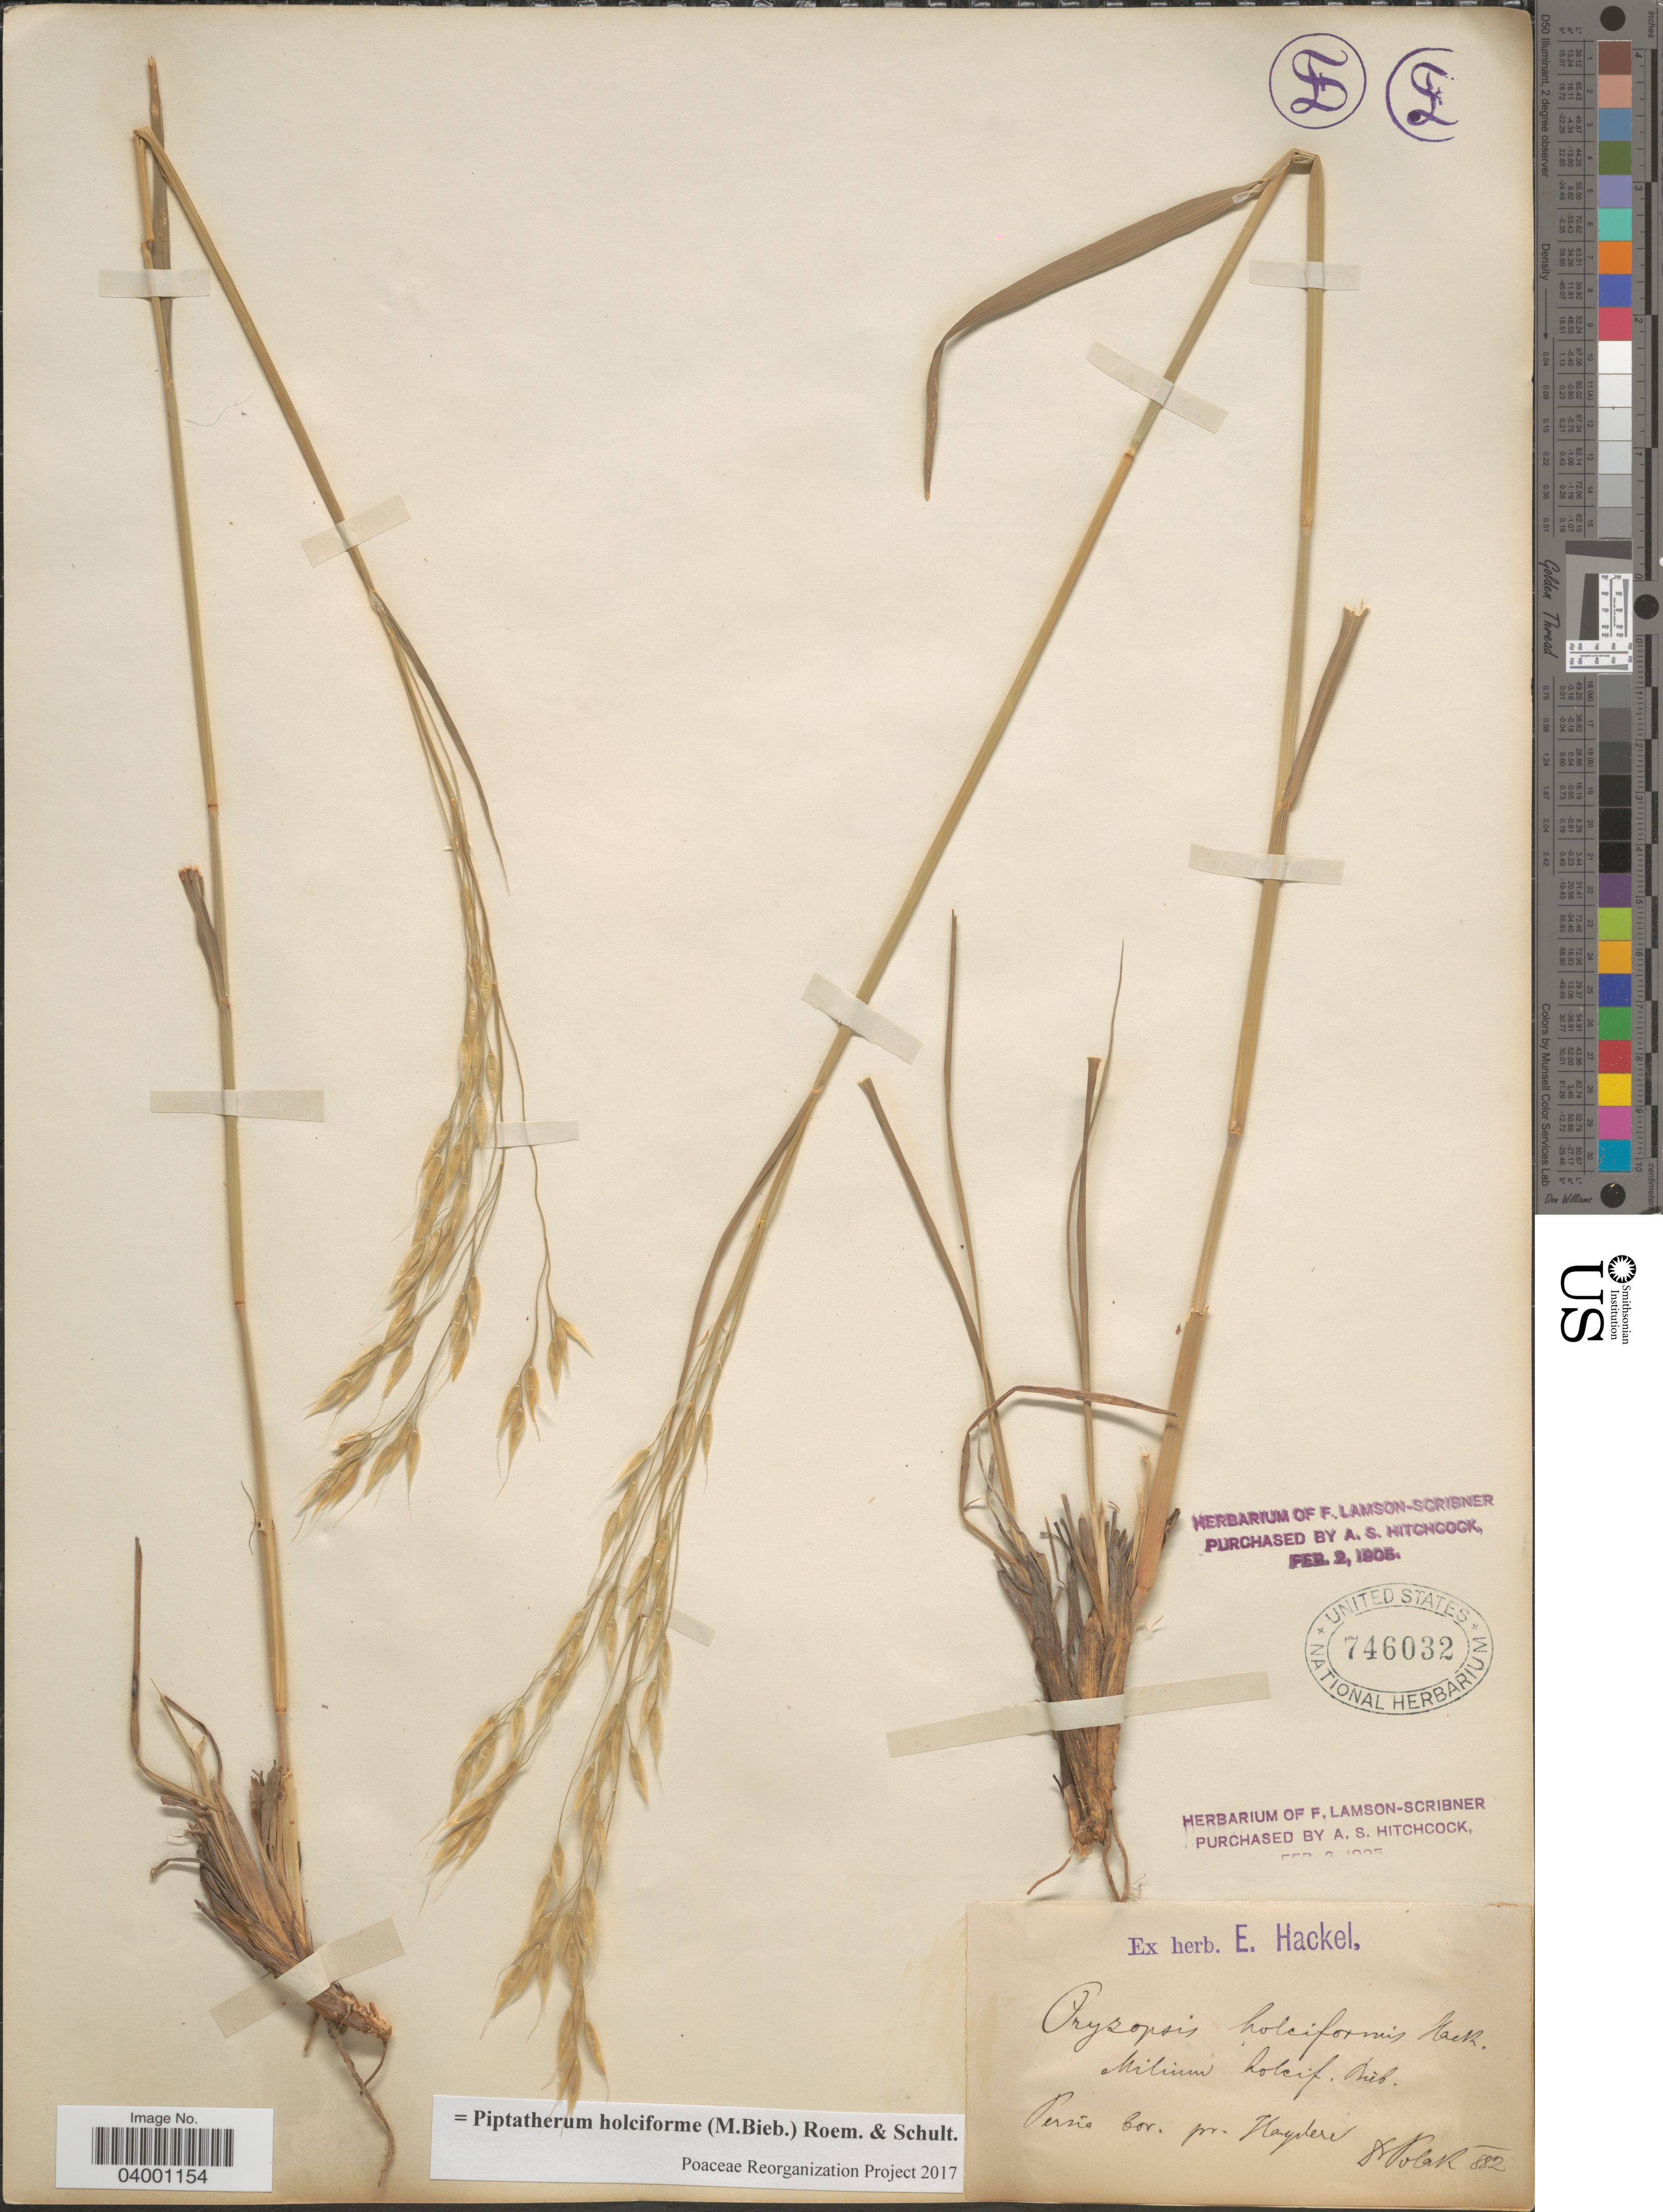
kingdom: Plantae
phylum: Tracheophyta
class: Liliopsida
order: Poales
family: Poaceae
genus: Piptatherum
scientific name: Piptatherum holciforme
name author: (M. Bieb.) Roem. & Schult.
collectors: -. Polak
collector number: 882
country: Iran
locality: Persia bor. pr. Haydere.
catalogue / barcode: US 746032